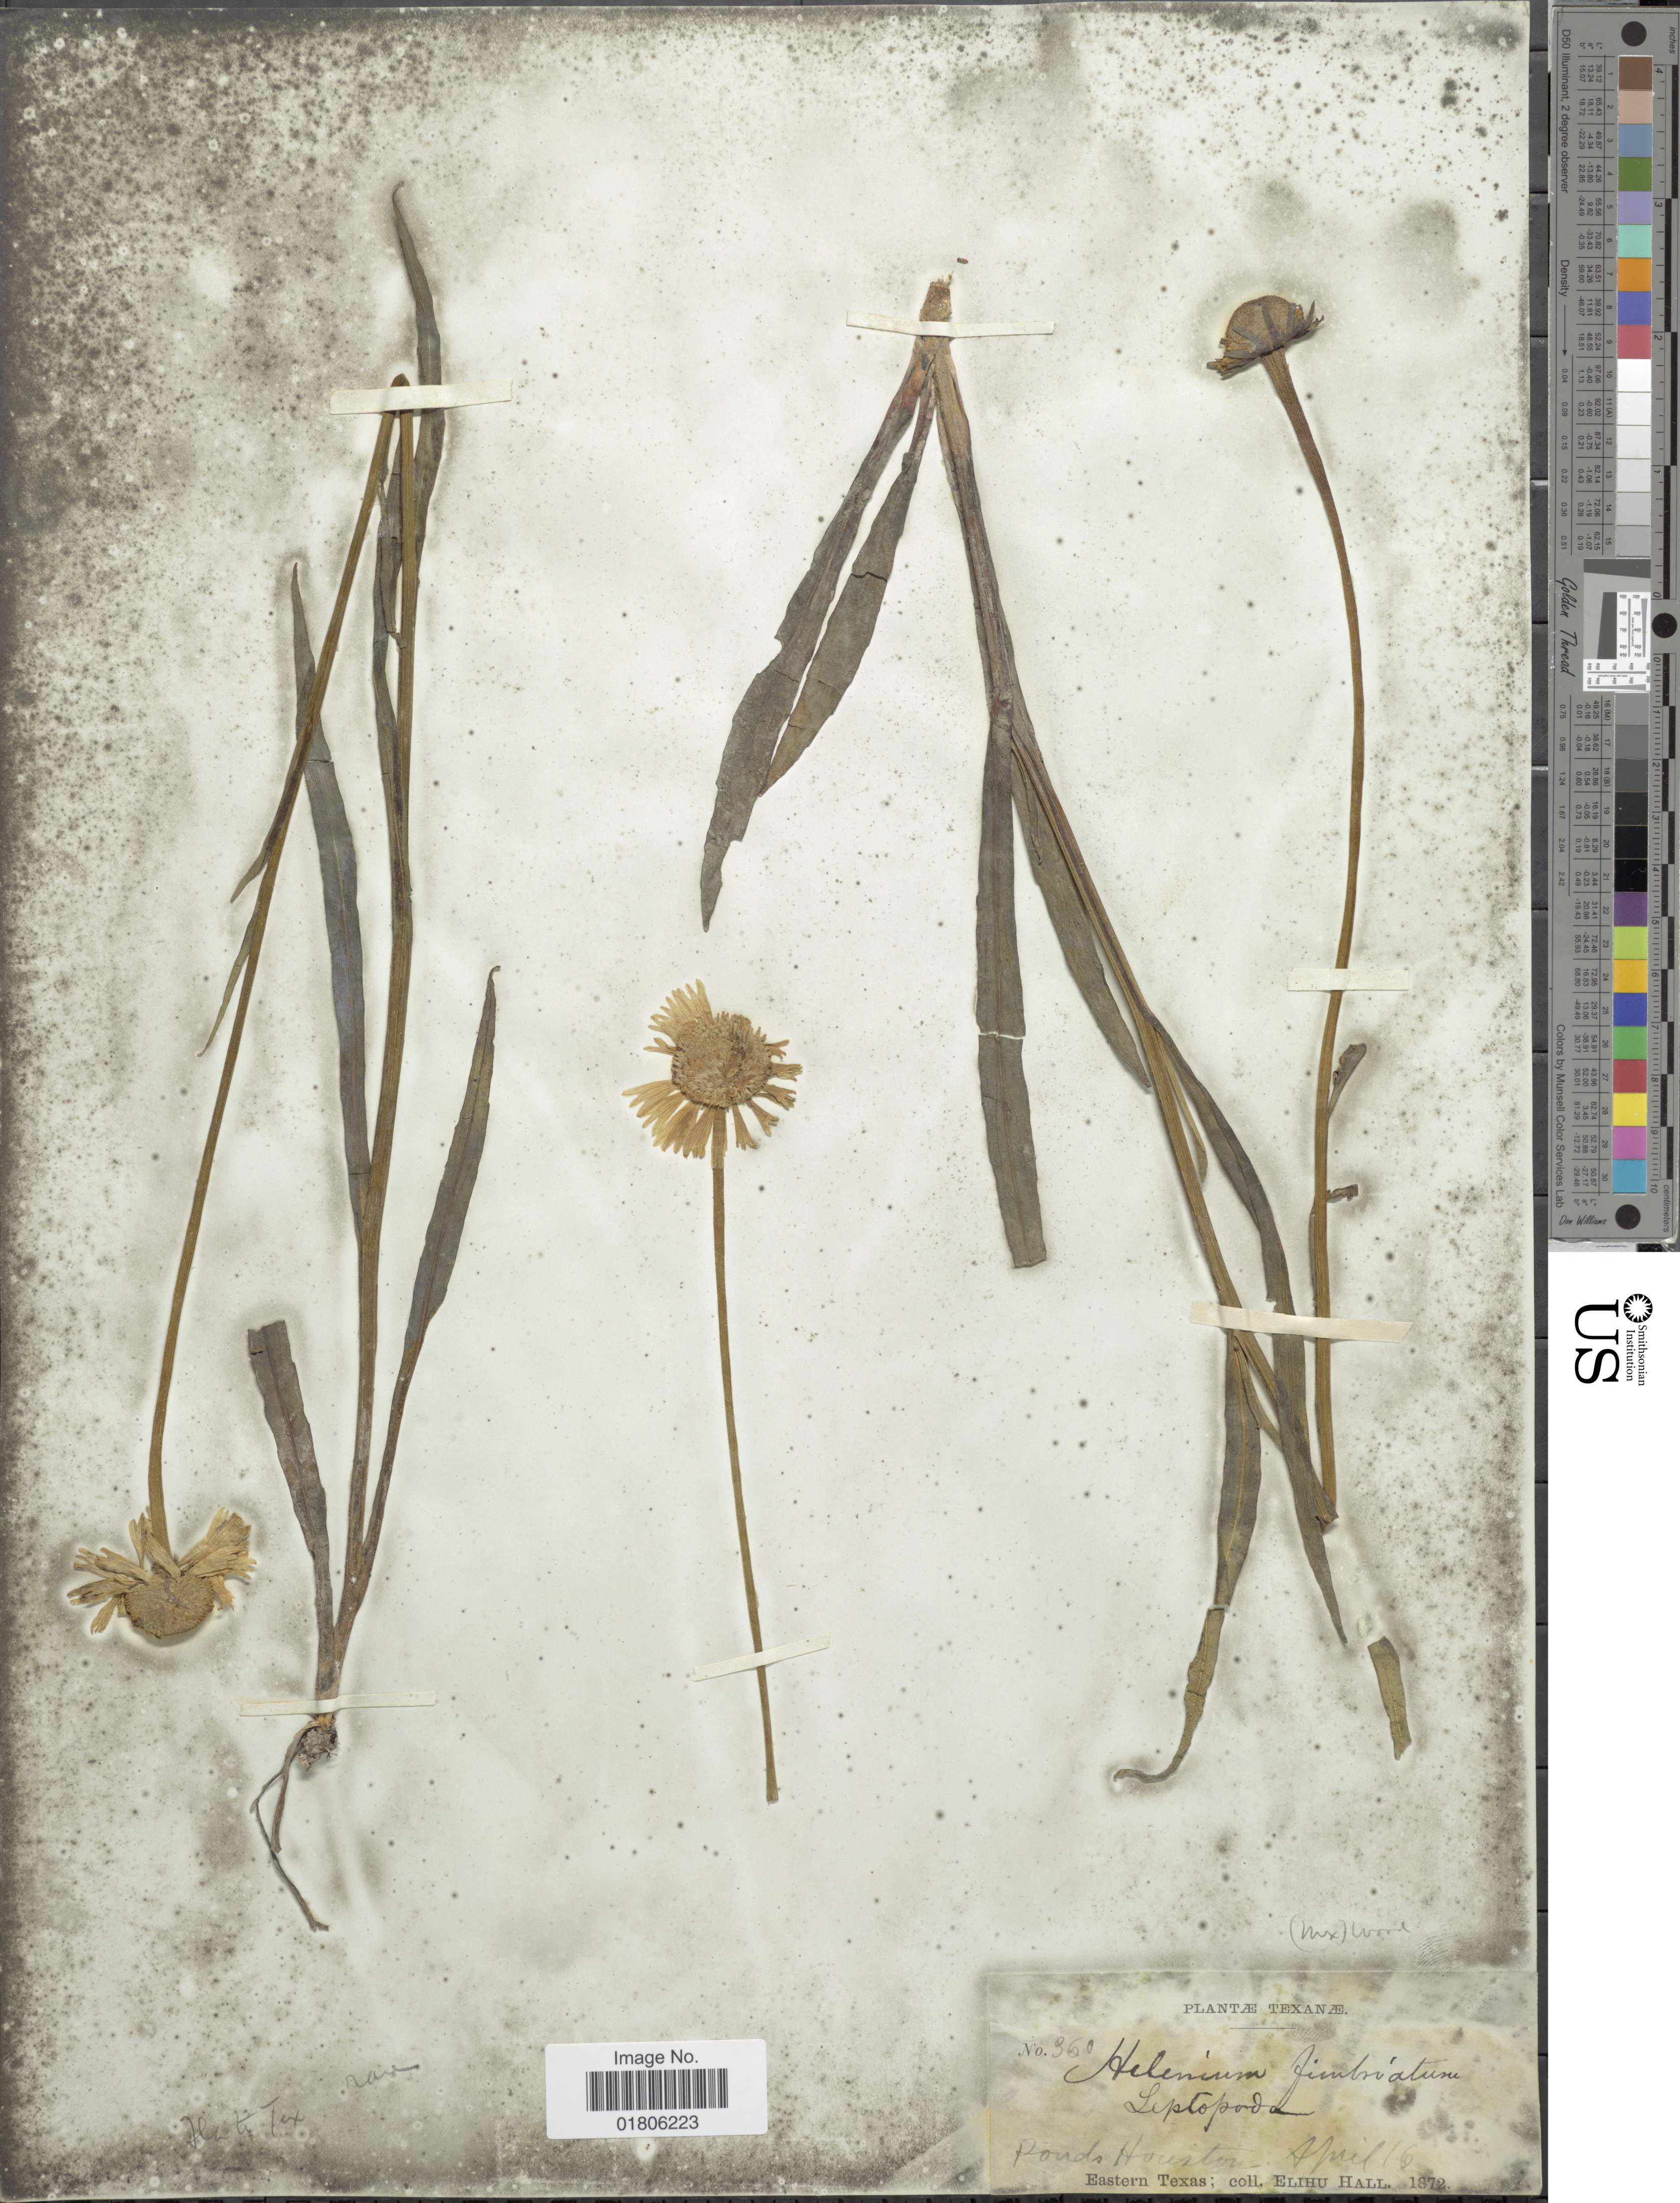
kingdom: Plantae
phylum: Tracheophyta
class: Magnoliopsida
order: Asterales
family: Asteraceae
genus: Helenium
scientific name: Helenium fimbriatum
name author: (Michx.) A. Gray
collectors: E. Hall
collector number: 360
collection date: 1872-04-16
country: United States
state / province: Texas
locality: Ponds Houston